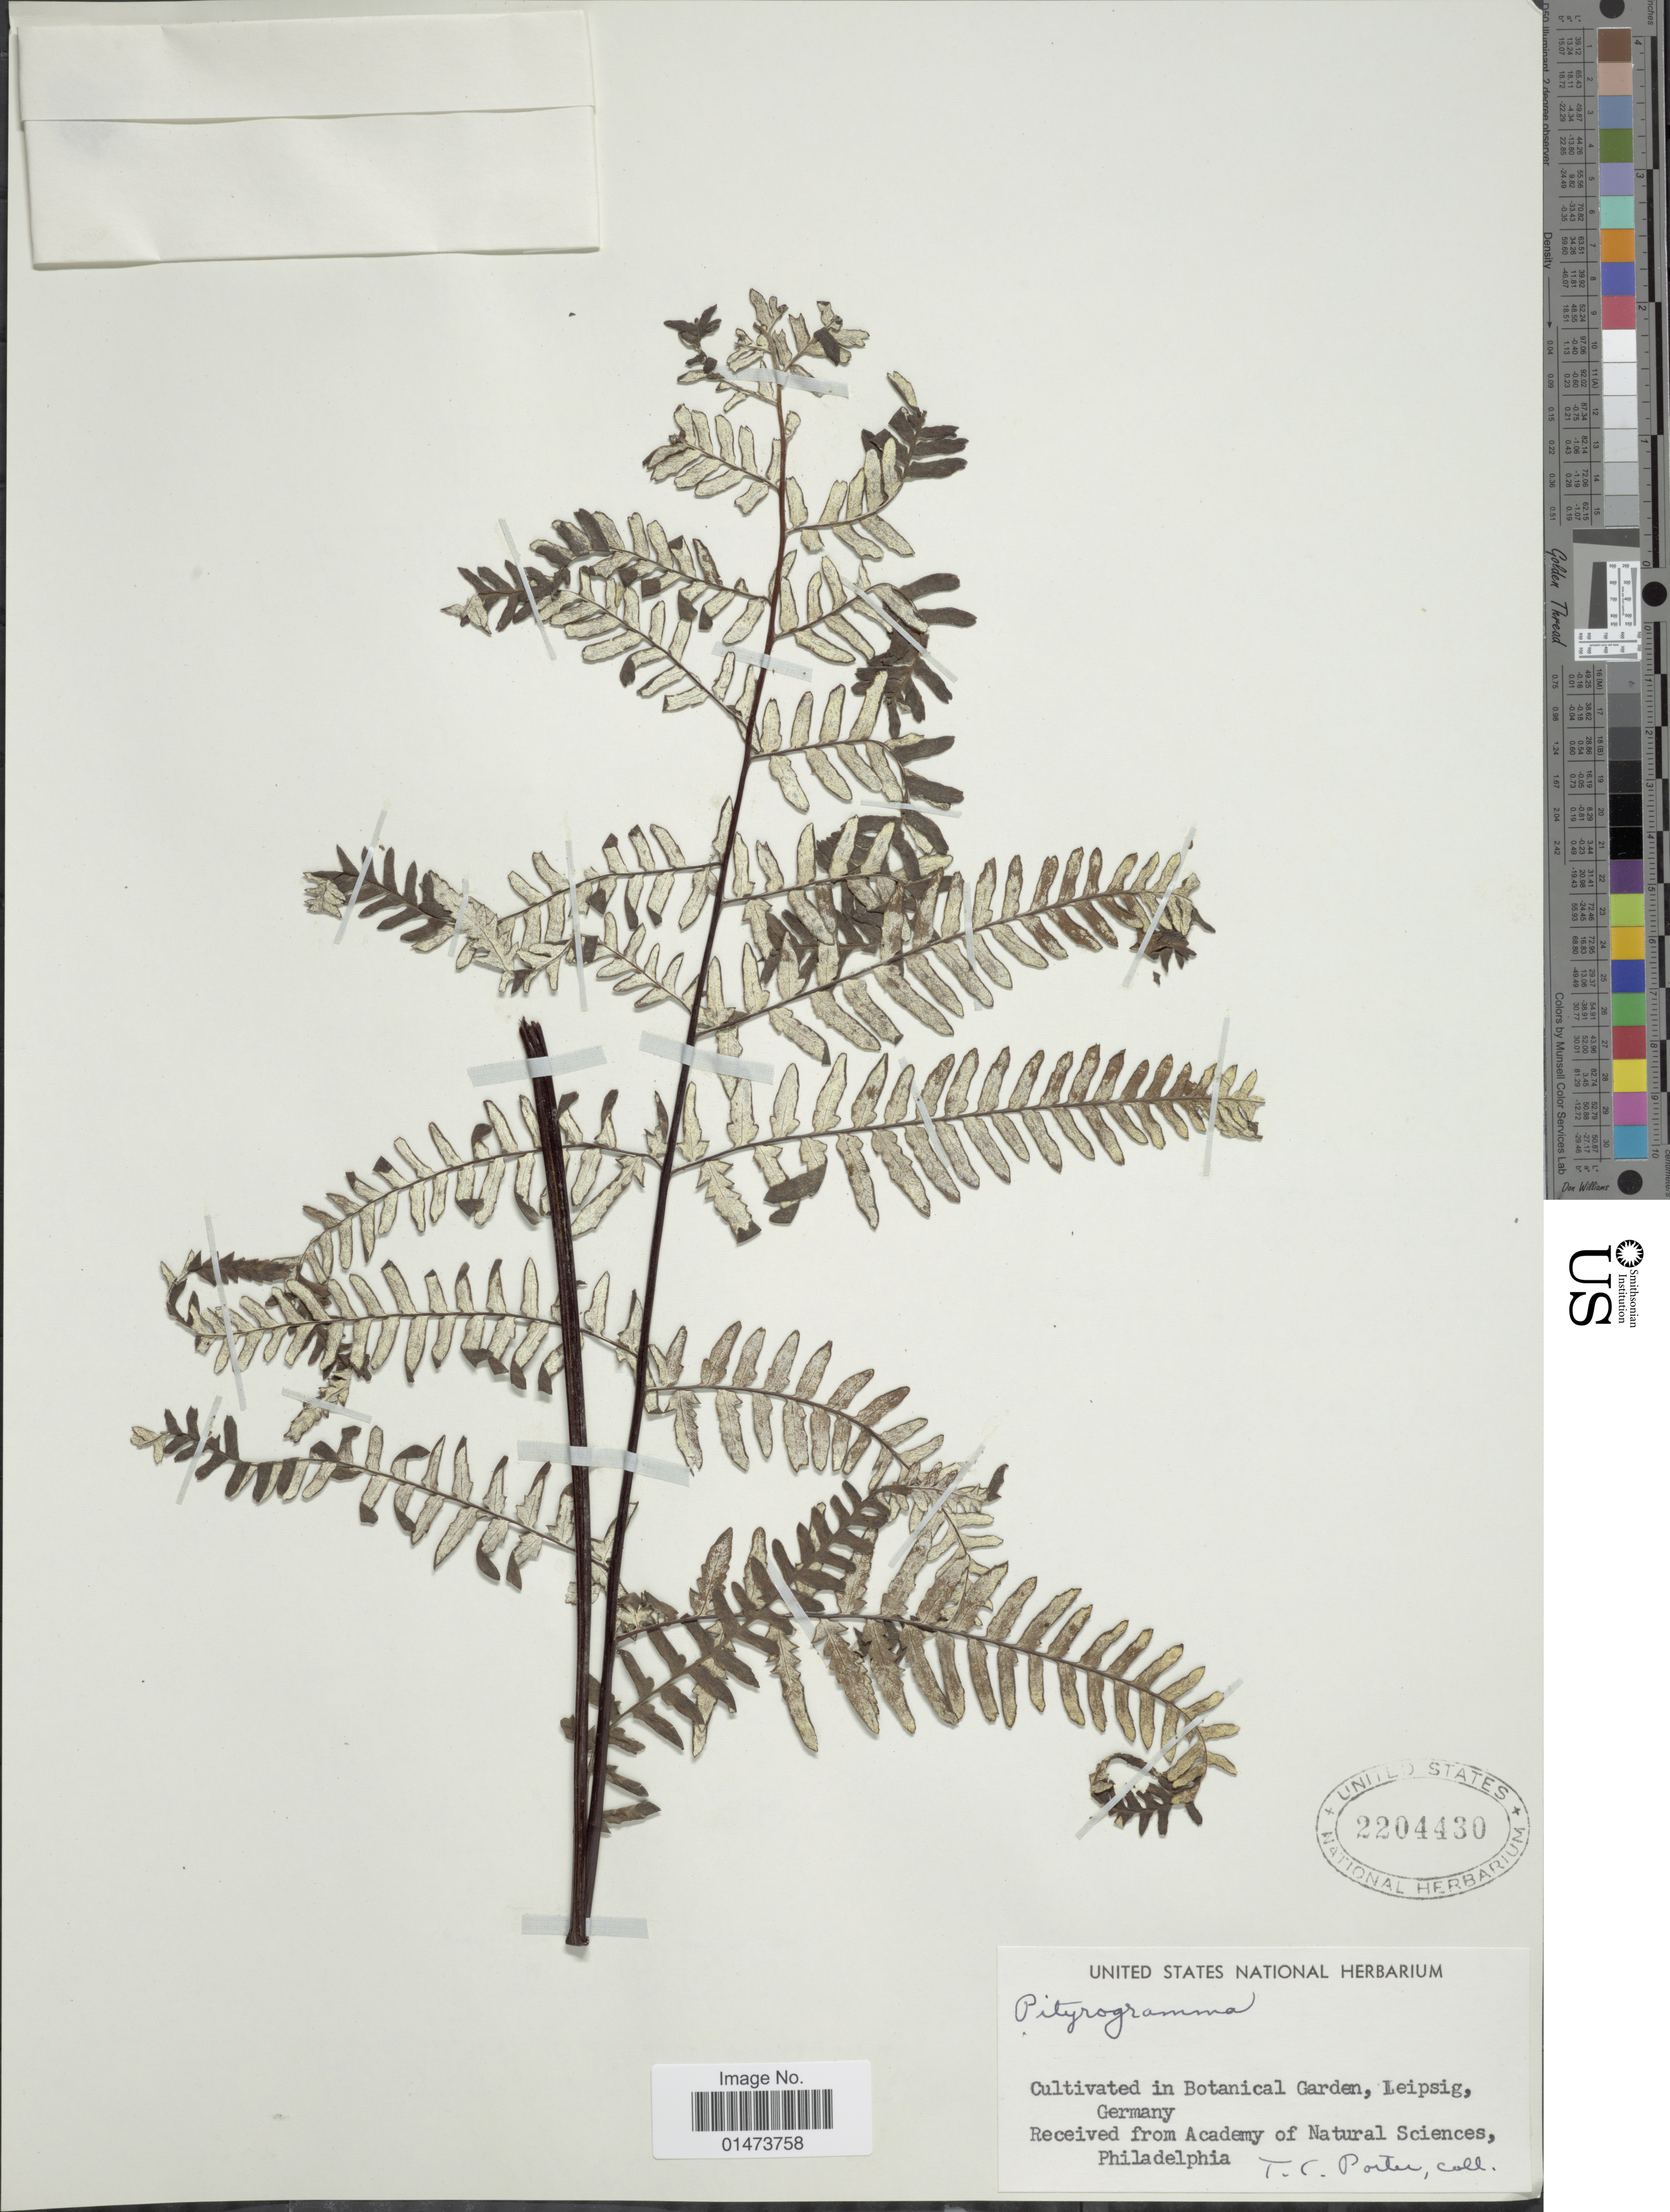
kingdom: Plantae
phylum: Tracheophyta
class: Polypodiopsida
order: Polypodiales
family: Pteridaceae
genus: Pityrogramma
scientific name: Pityrogramma tartarea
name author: (Cav.) Maxon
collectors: T. C. Porter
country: Germany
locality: Botanical Garden, Leipsig, Germany.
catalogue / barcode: US 2204430